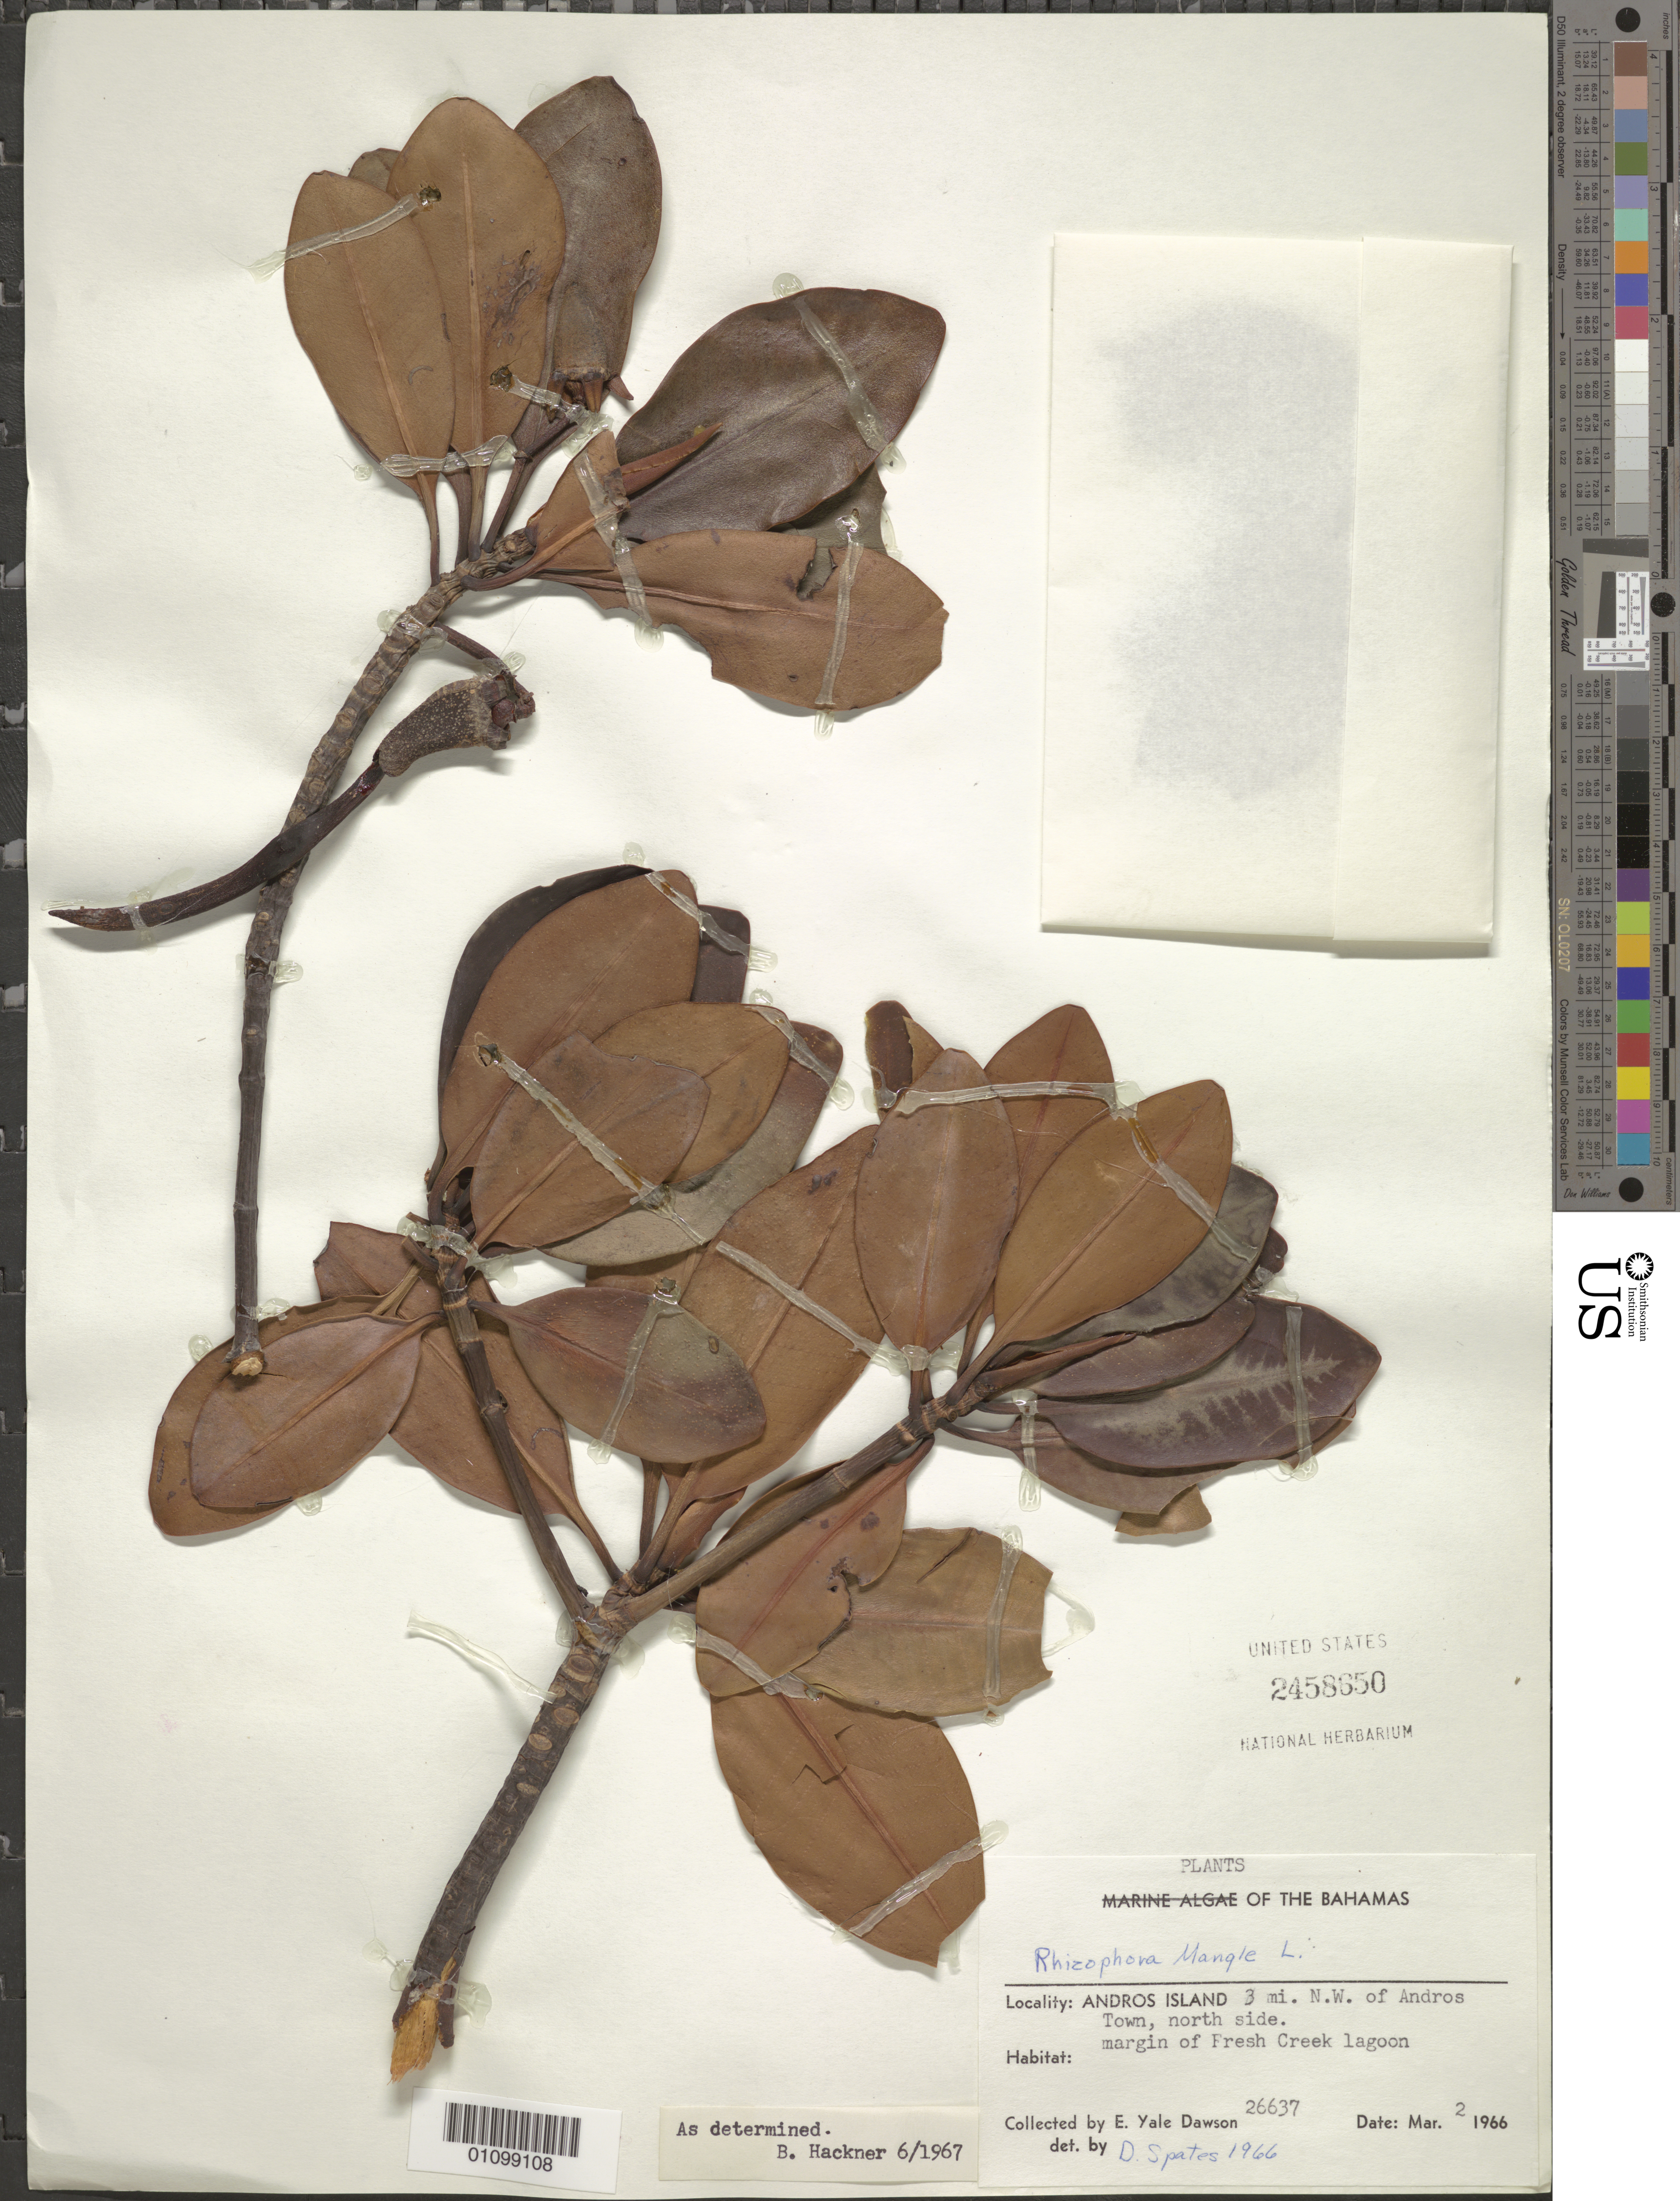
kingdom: Plantae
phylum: Tracheophyta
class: Magnoliopsida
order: Malpighiales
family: Rhizophoraceae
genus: Rhizophora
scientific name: Rhizophora mangle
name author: L.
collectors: E. Y. Dawson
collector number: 26637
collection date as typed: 02 Mar 1966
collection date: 1966-03-02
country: Bahamas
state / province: North Andros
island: Andros I.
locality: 3 mi. NW of Andros Town. Margin of Fresh Creek lagoon.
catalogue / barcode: US 2458650